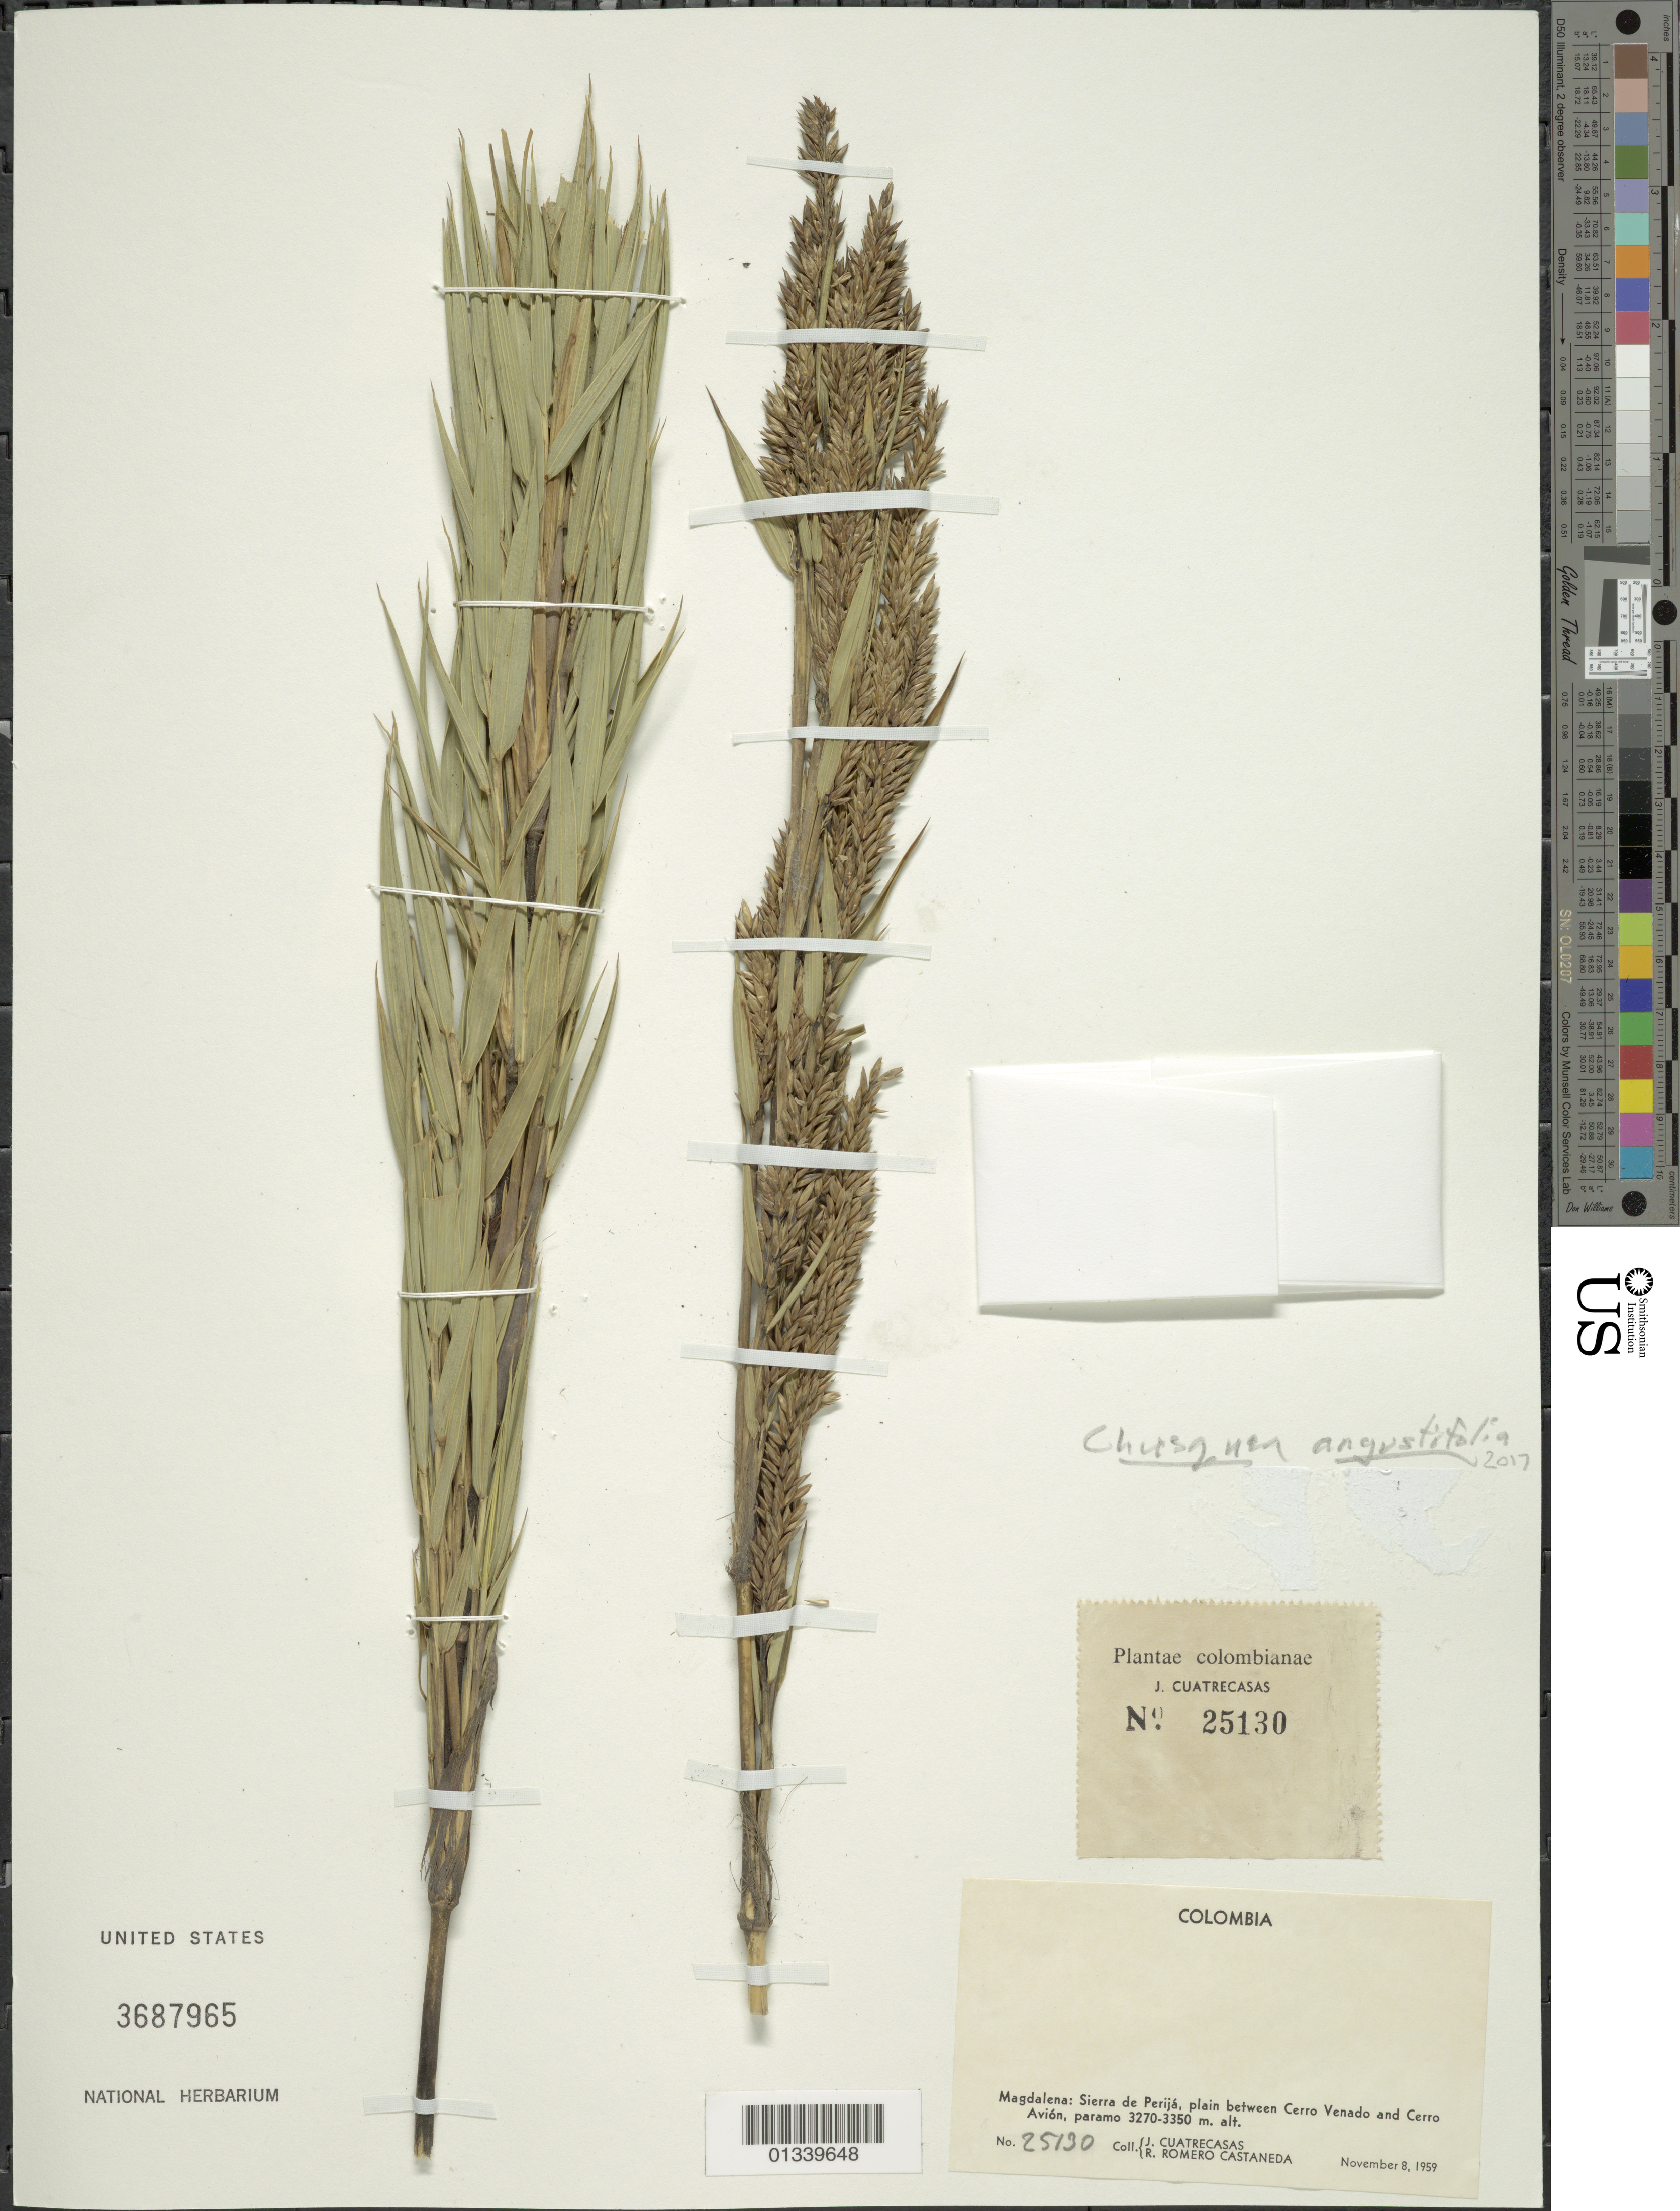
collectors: J. Cuatrecasas & R. Romero Castañeda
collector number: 25130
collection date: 1959-11-08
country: Colombia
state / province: Magdalena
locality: Sierra de Perija, plain between Cerro Venado and Cerro Avion.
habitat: Paramo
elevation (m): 3270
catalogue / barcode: US 3687965